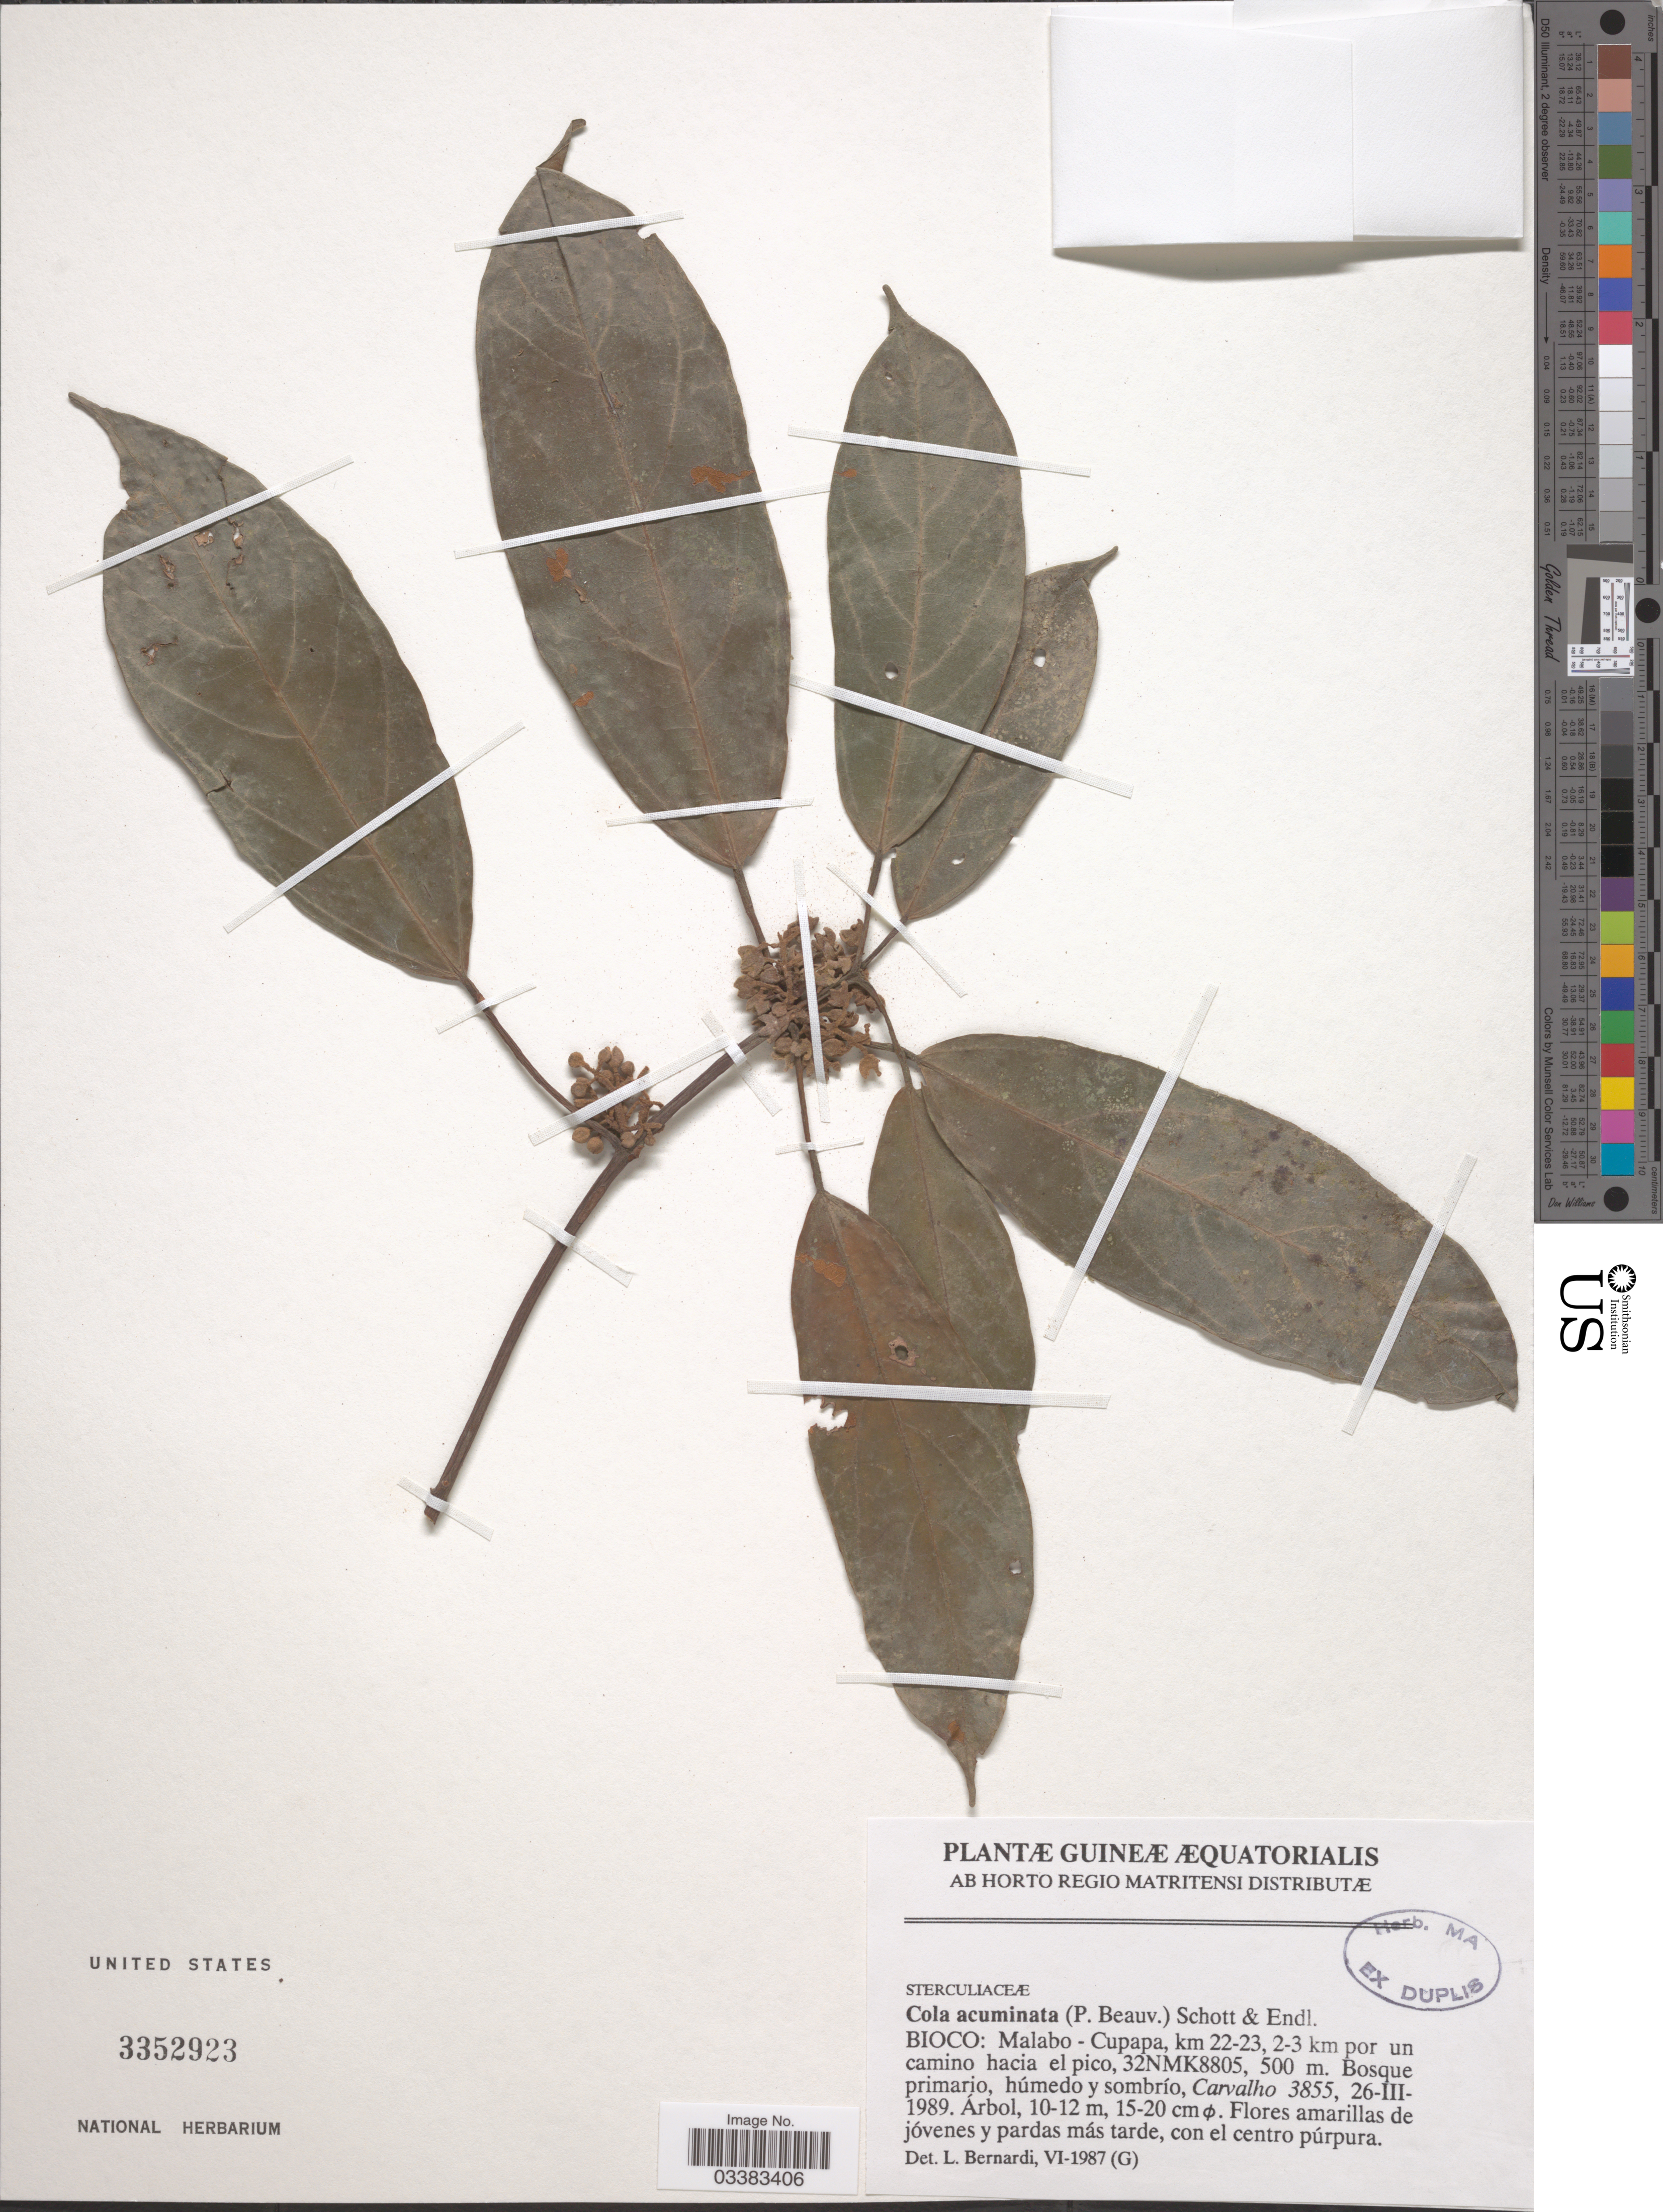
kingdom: Plantae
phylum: Tracheophyta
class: Magnoliopsida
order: Malvales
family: Malvaceae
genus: Cola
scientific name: Cola acuminata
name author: (P. Beauv.) Schott & Endl.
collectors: Carvalho, --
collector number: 3855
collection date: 1989-03-26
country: Equatorial Guinea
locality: Æquatorialis. Bioco: Malabo - Cupapa, km 22-23, 2-3 km por un camino hacia el pico, 32NMK8805.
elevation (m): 500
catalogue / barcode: US 3352923